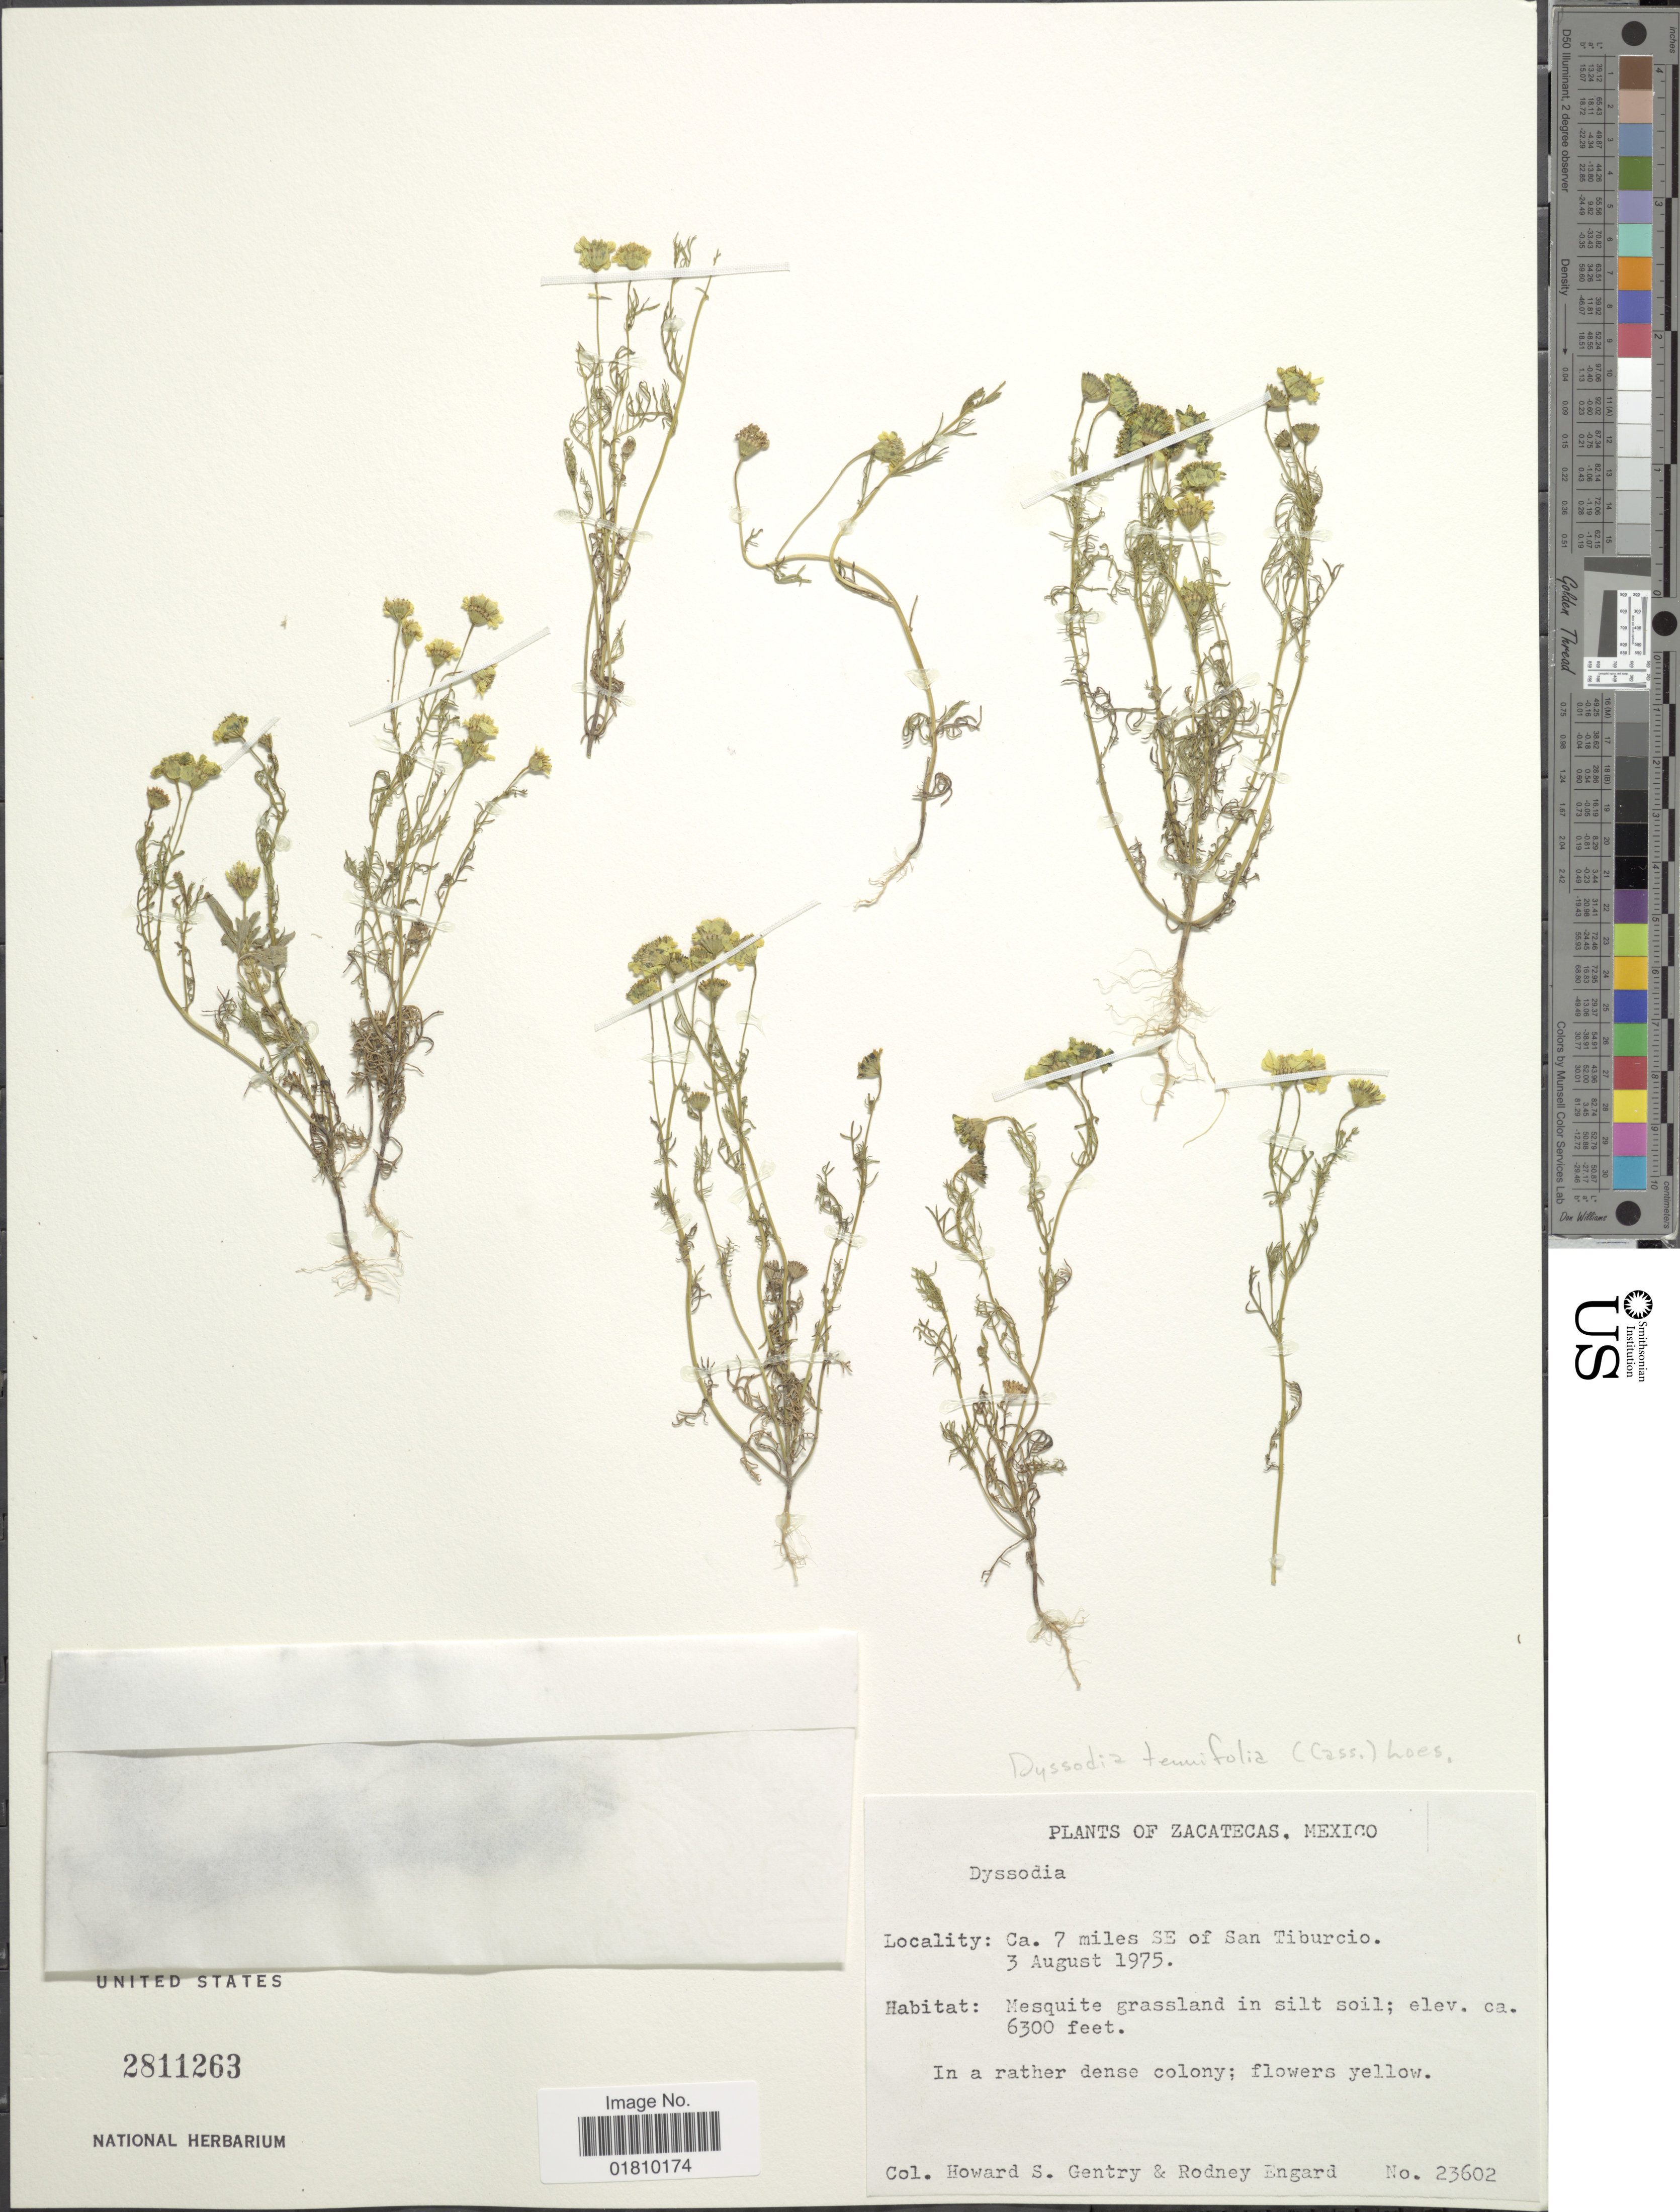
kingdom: Plantae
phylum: Tracheophyta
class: Magnoliopsida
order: Asterales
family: Asteraceae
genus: Thymophylla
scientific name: Thymophylla tenuifolia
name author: (Cass.) Rydb.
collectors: H. S. Gentry & R. Engard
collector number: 23602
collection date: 1975-08-03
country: Mexico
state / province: Zacatecas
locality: Ca. 7 miles SE of San Tiburcio, Mesquite grassland in silt soil, in a rather dense colony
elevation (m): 1920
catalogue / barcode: US 2811263